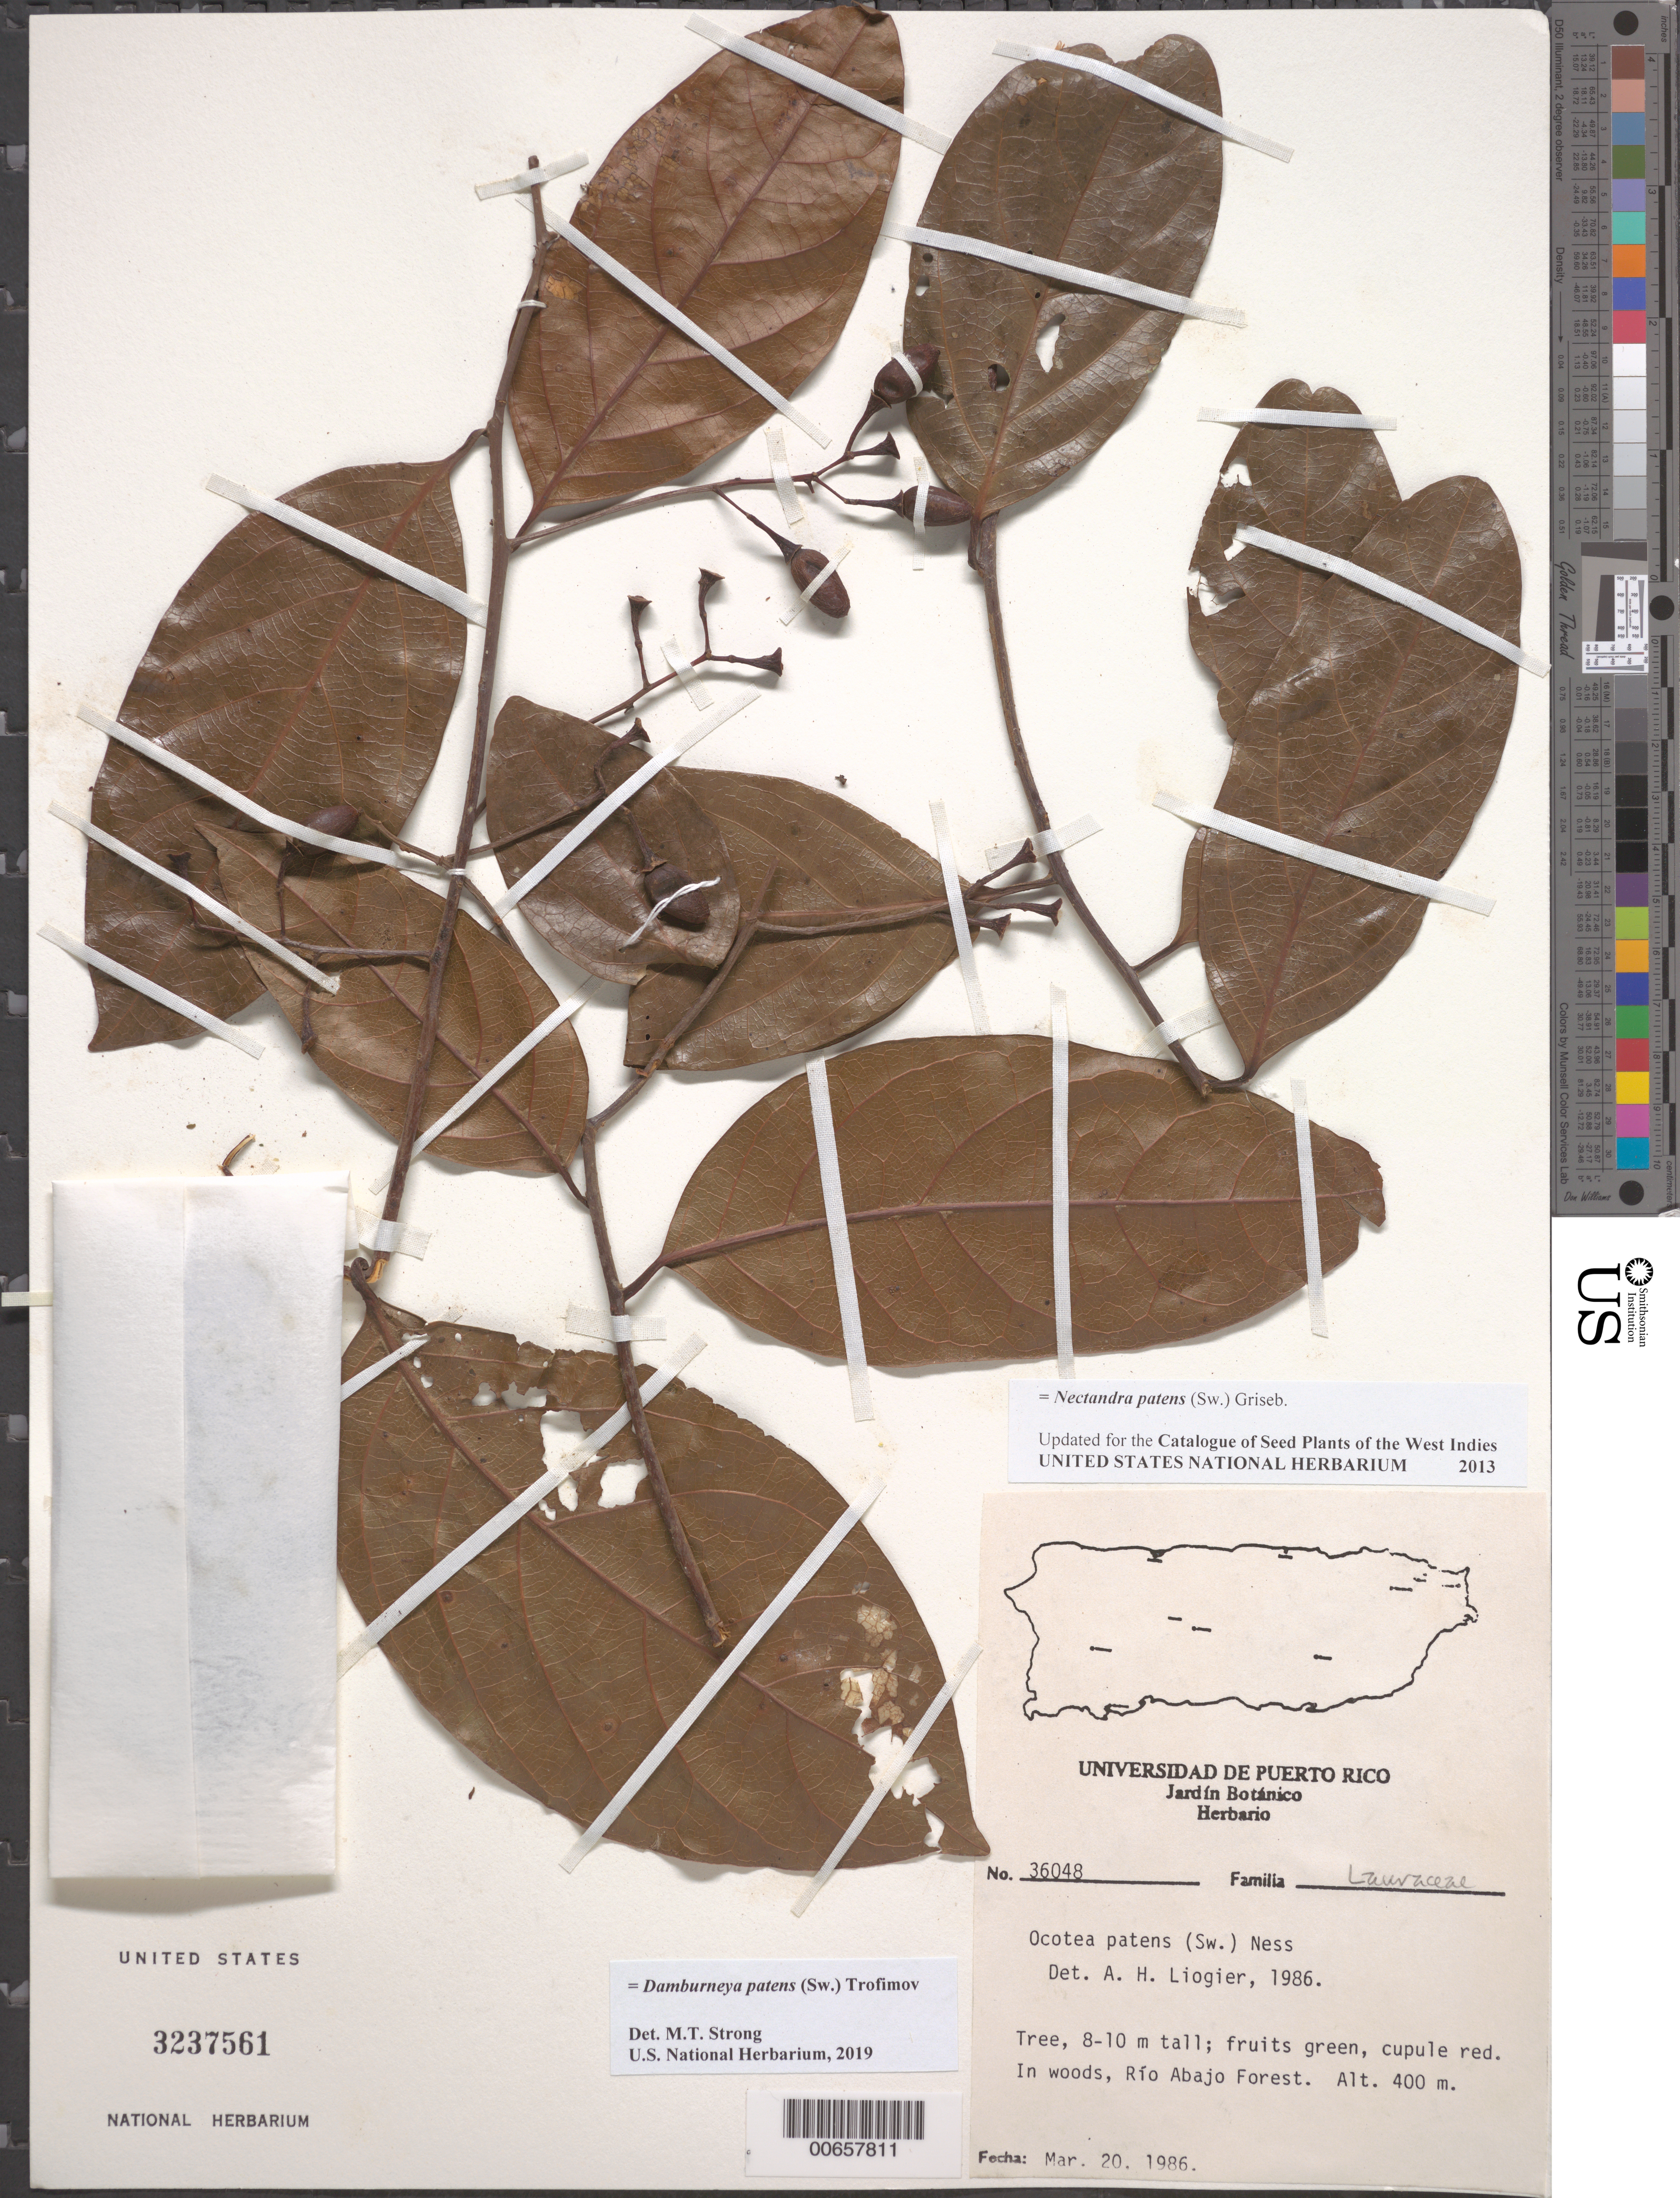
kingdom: Plantae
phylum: Tracheophyta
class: Magnoliopsida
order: Laurales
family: Lauraceae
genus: Damburneya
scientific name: Damburneya patens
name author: (Sw.) Trofimov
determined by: Strong, M. T., (US), Smithsonian Institution - National Museum of Natural History (UNITED STATES)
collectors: A. H. Liogier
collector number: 36048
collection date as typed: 20 Mar 1986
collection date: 1986-03-20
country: Puerto Rico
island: Greater Antilles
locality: Rio Abajo Forest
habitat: In woods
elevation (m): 400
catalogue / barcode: US 3237561